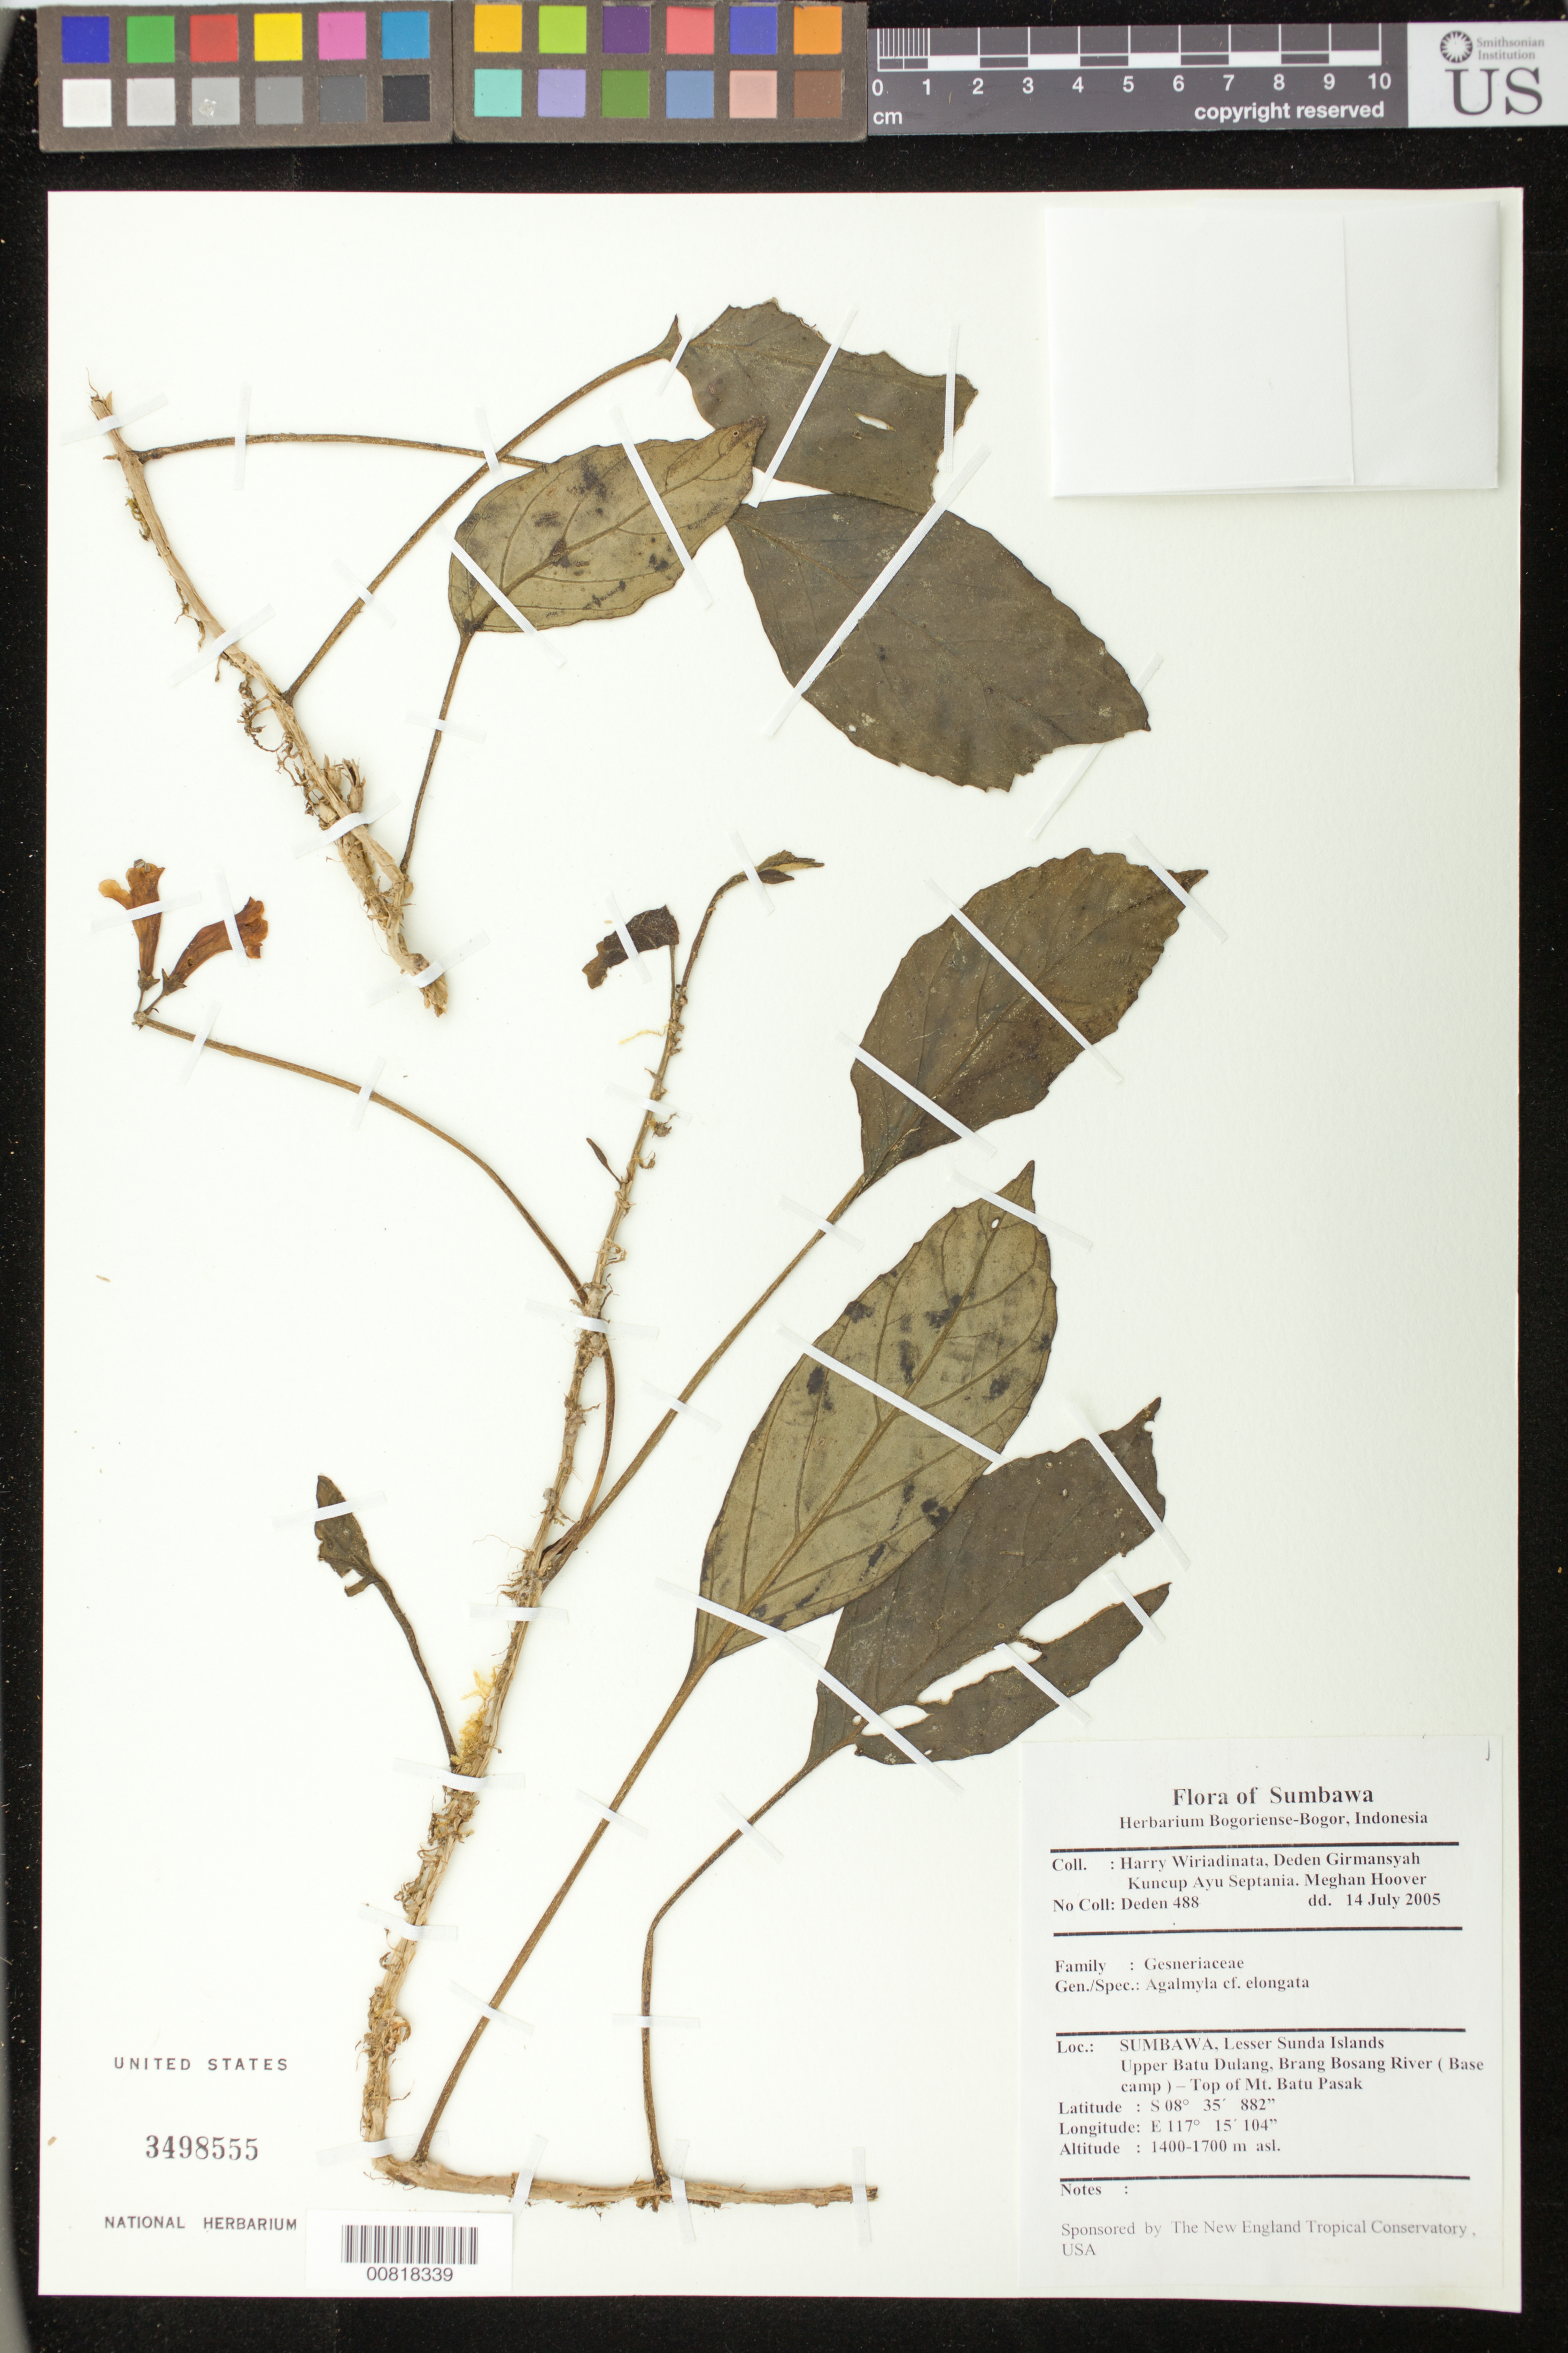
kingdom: Plantae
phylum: Tracheophyta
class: Magnoliopsida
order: Lamiales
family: Gesneriaceae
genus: Agalmyla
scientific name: Agalmyla elongata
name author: (Blume) B.L. Burtt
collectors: H. Wiriadinata, D. Girmansyah, K. Septania & M. Hoover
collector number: Deden 488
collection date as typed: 14 Jul 2005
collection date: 2005-07-14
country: Indonesia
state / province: Sumbawa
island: Sumbawa I.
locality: Sumbawa, Lesser Sunda Islands, Upper Batu Dulang, Brang Bosang River (Base camp) - top of Mt. Batu Pasak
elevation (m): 1400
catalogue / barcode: US 3498555